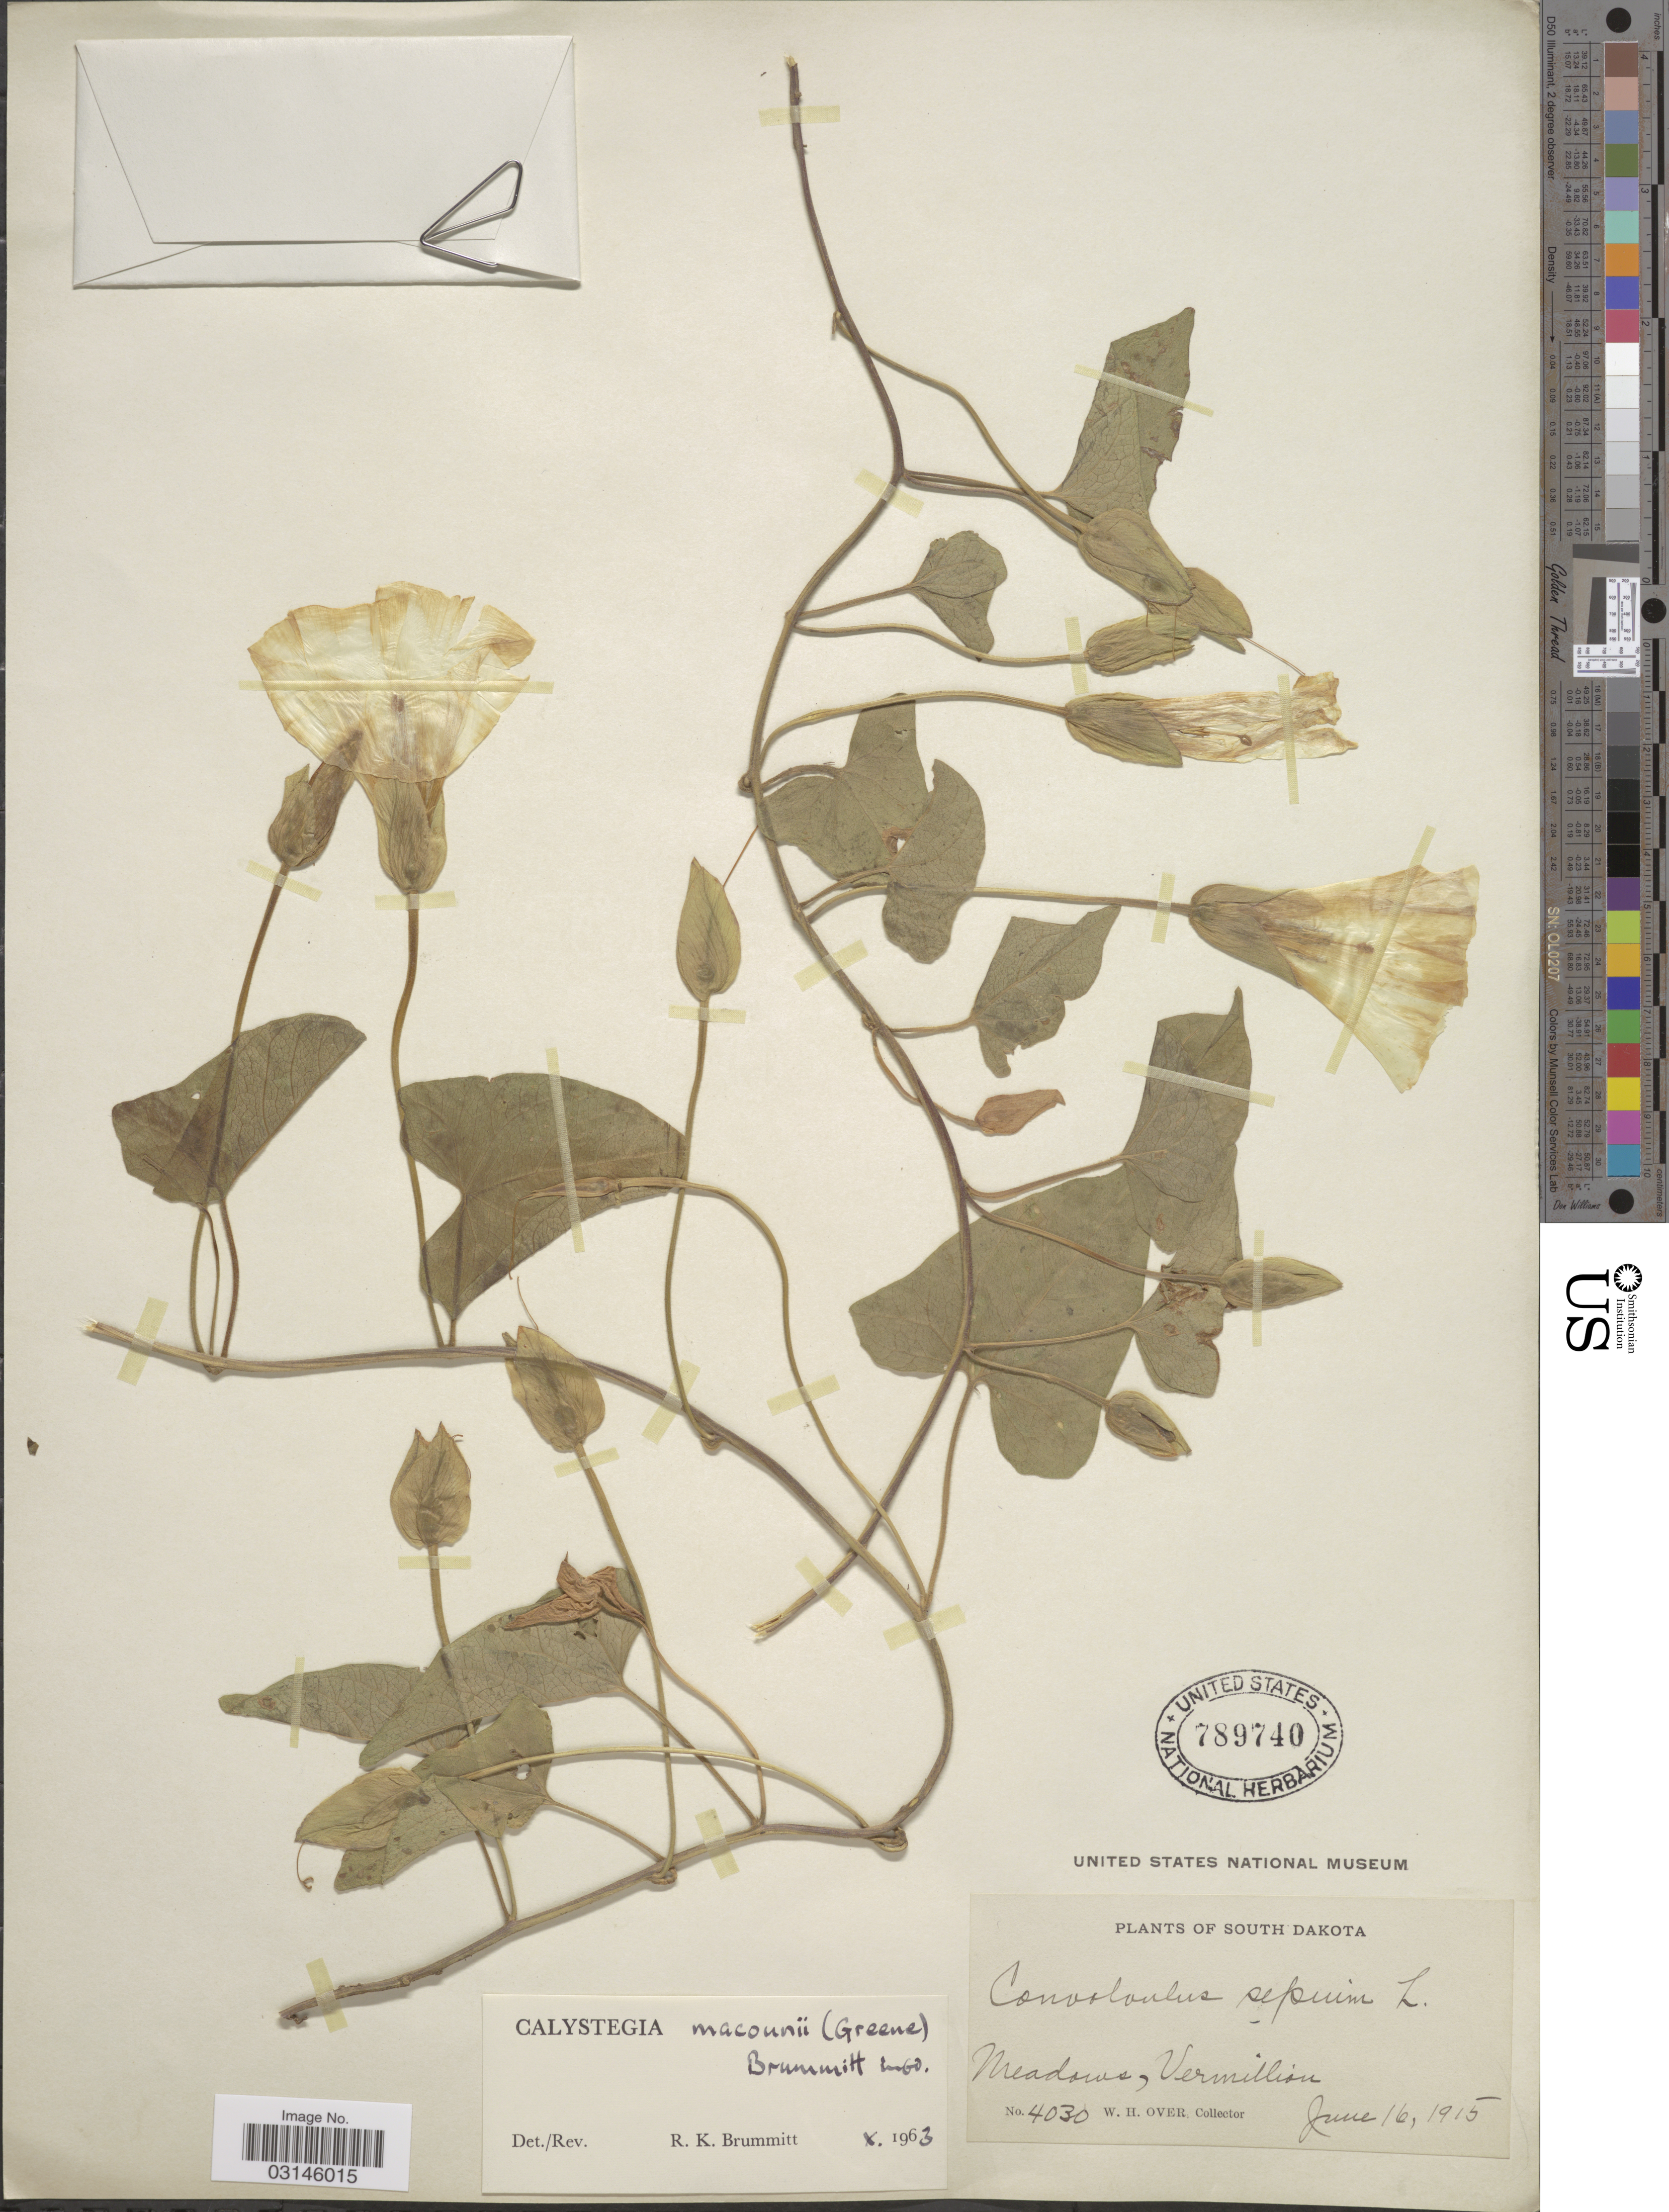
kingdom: Plantae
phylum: Tracheophyta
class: Magnoliopsida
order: Solanales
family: Convolvulaceae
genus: Calystegia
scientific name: Calystegia macounii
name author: (Greene) Brummitt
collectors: W. Over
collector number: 4030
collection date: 1915-06-16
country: United States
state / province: South Dakota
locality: Meadows, Vermillion.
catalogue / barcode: US 789740